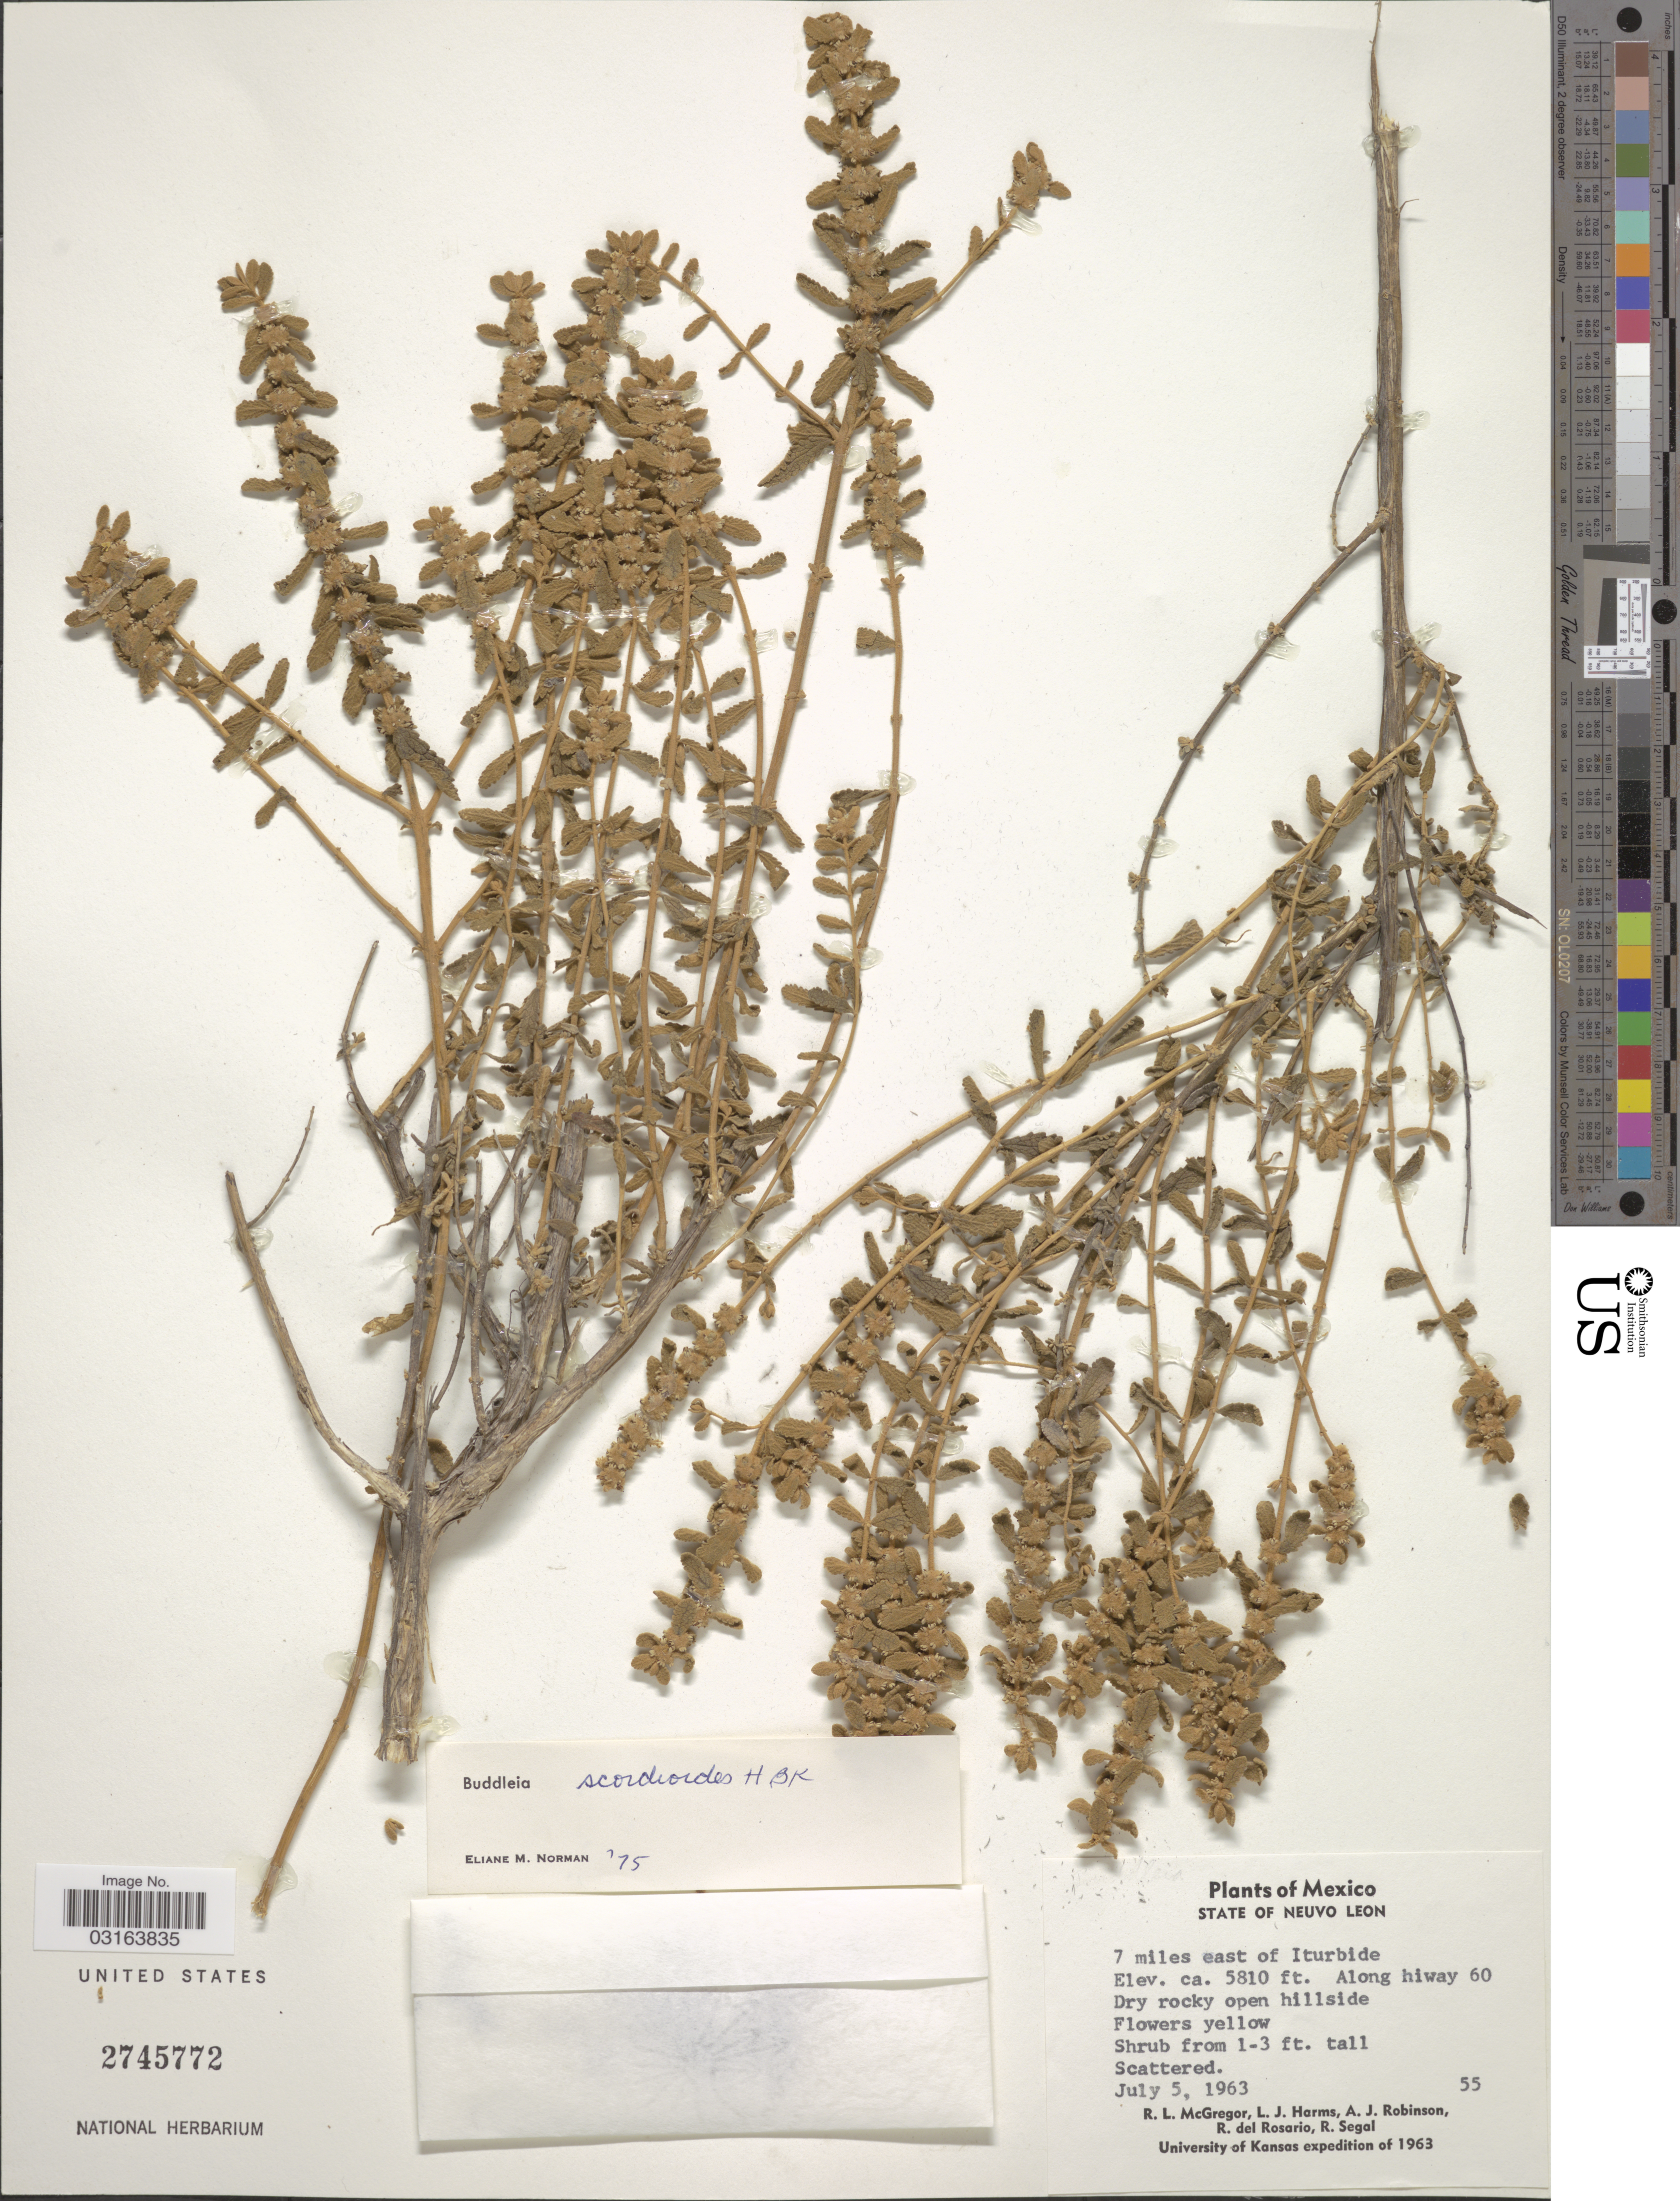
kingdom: Plantae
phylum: Tracheophyta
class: Magnoliopsida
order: Lamiales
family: Scrophulariaceae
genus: Buddleja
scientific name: Buddleja scordioides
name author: Kunth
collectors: R. McGregor, L. Harms, A. J. Robinson, R. del Rosario & R. Segal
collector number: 55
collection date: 1963-07-05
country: Mexico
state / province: Nuevo León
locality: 7 miles east of Iturbide. Along highway 60.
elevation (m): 1771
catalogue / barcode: US 2745772